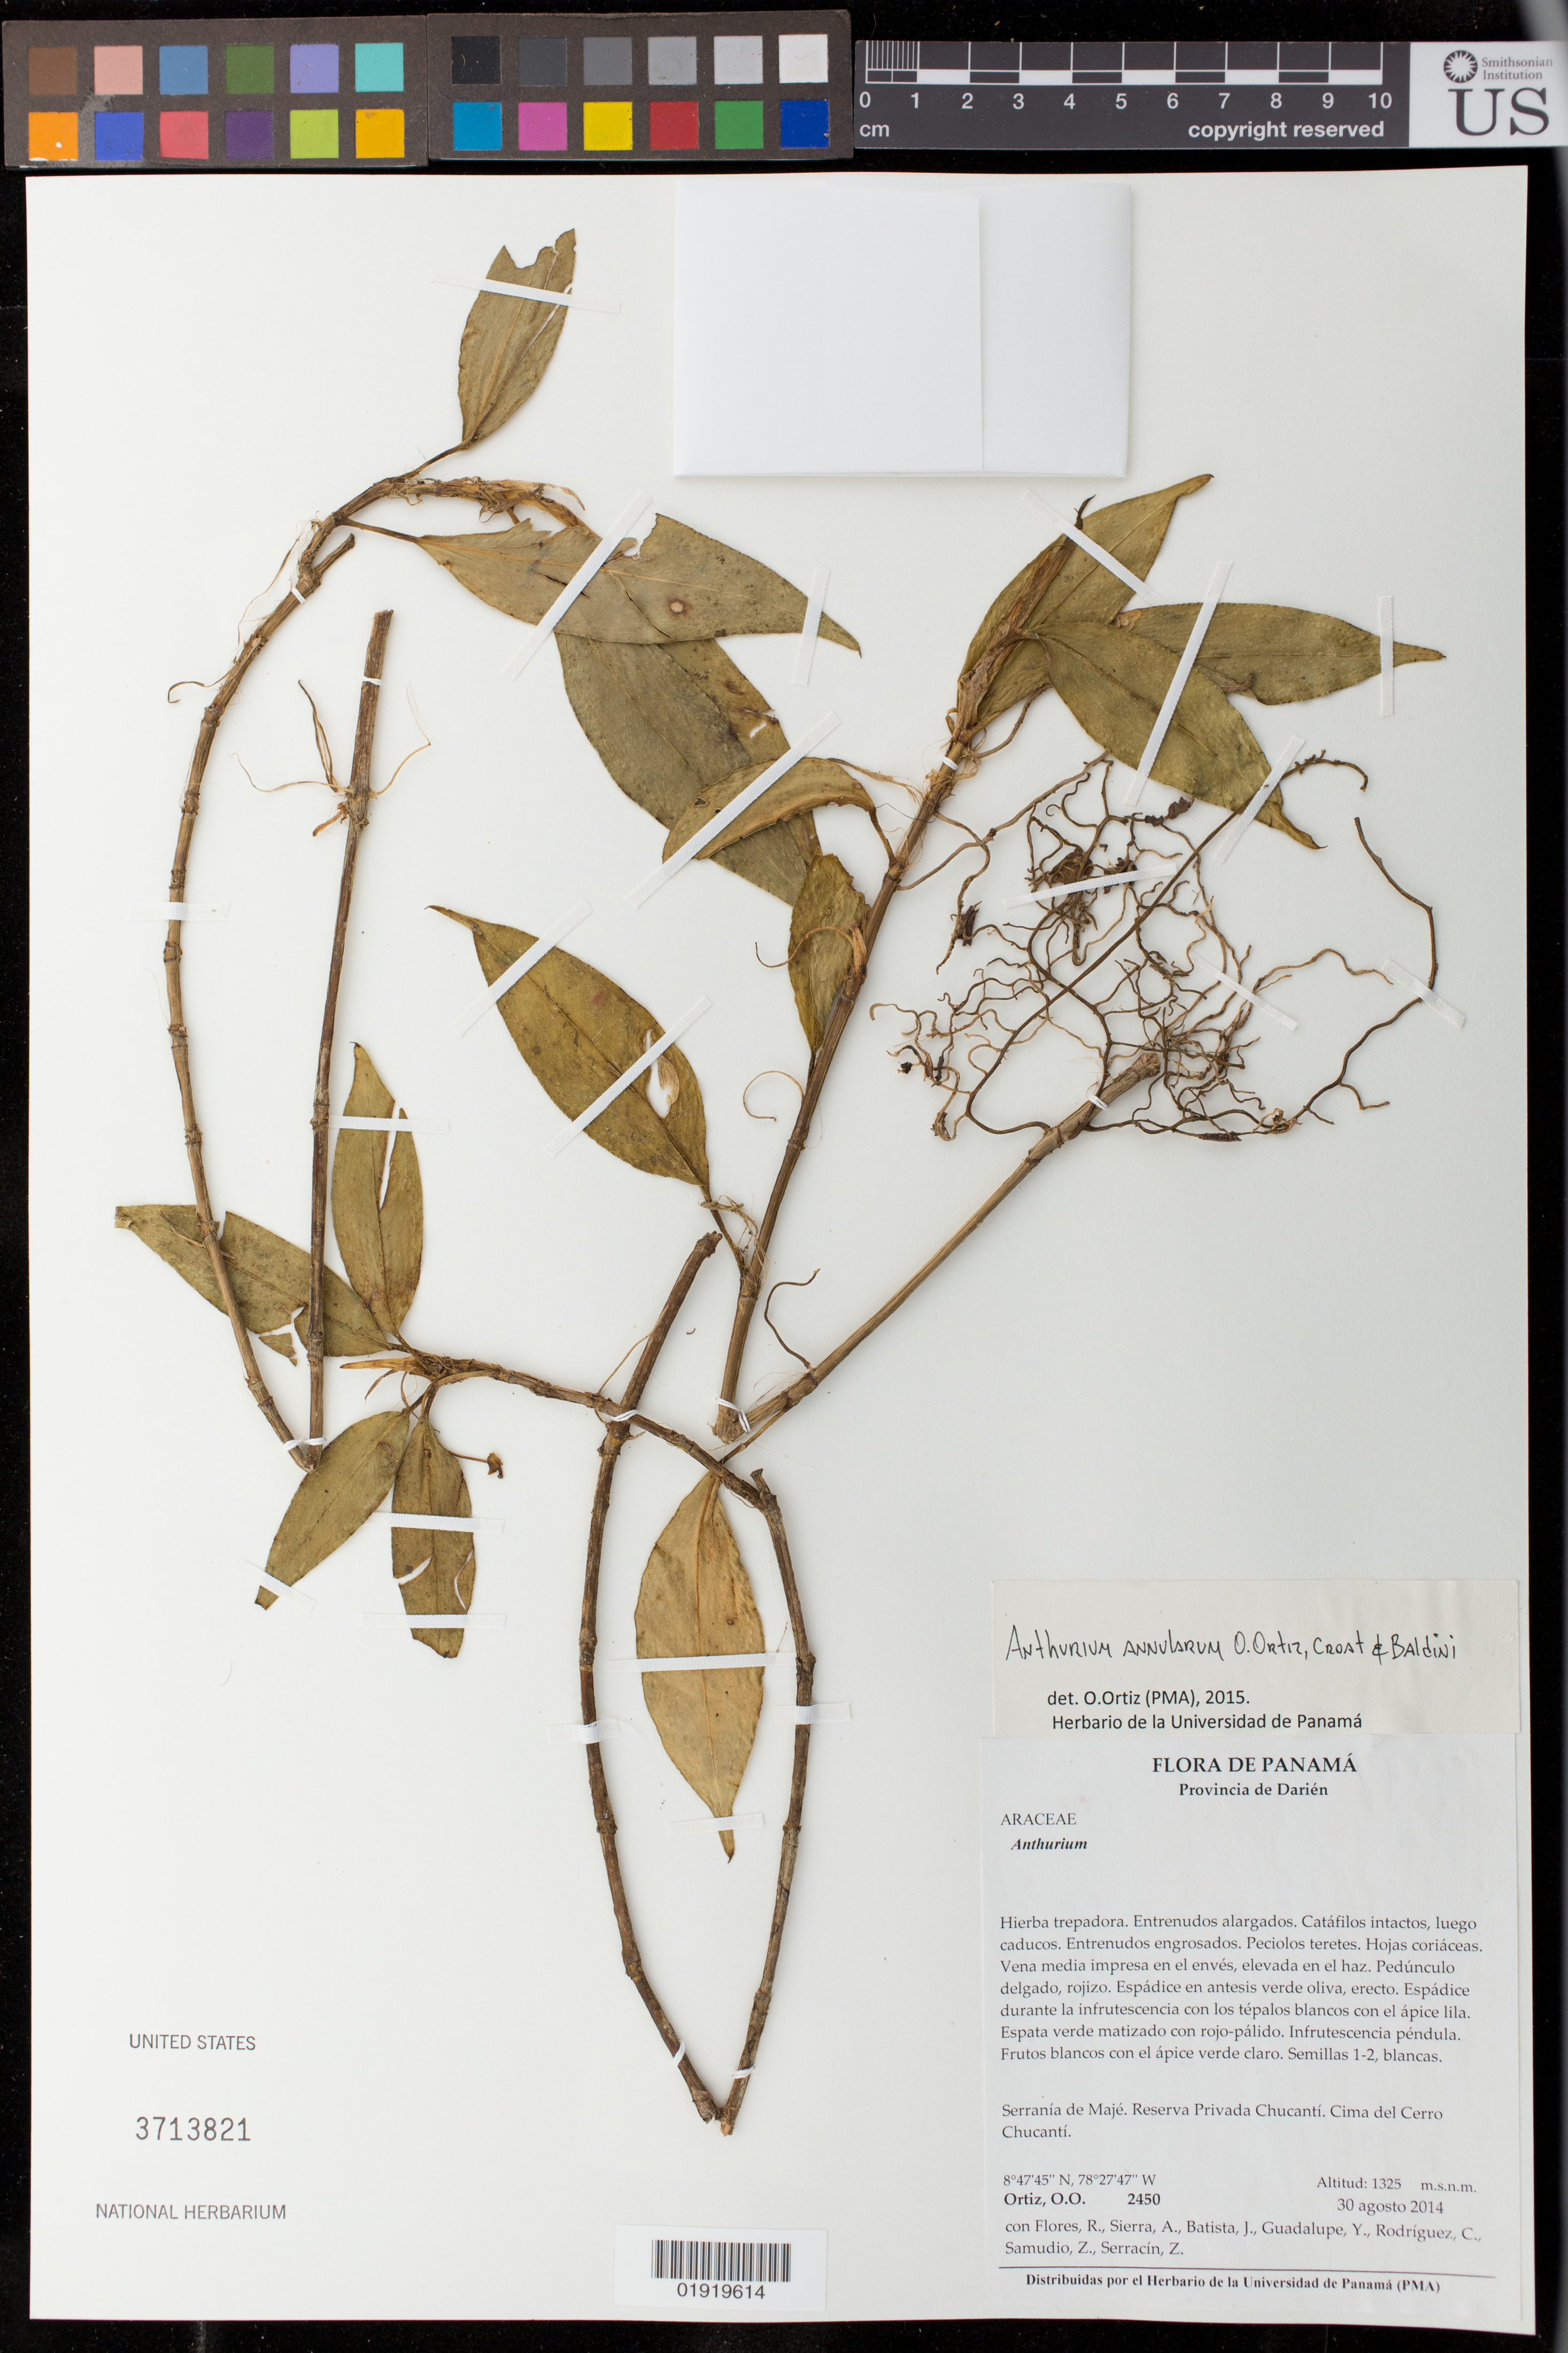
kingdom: Plantae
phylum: Tracheophyta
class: Liliopsida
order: Alismatales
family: Araceae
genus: Anthurium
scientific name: Anthurium annularum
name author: O. Ortiz et al.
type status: Isotype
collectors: O. O. Ortiz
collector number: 2450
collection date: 2014-08-30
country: Panama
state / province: Darién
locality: Provincia de Darién. Serranía de Majé. Reserva Privada Chucantí. Cima del Cerro Chucantí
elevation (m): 1325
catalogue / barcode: US 3713821